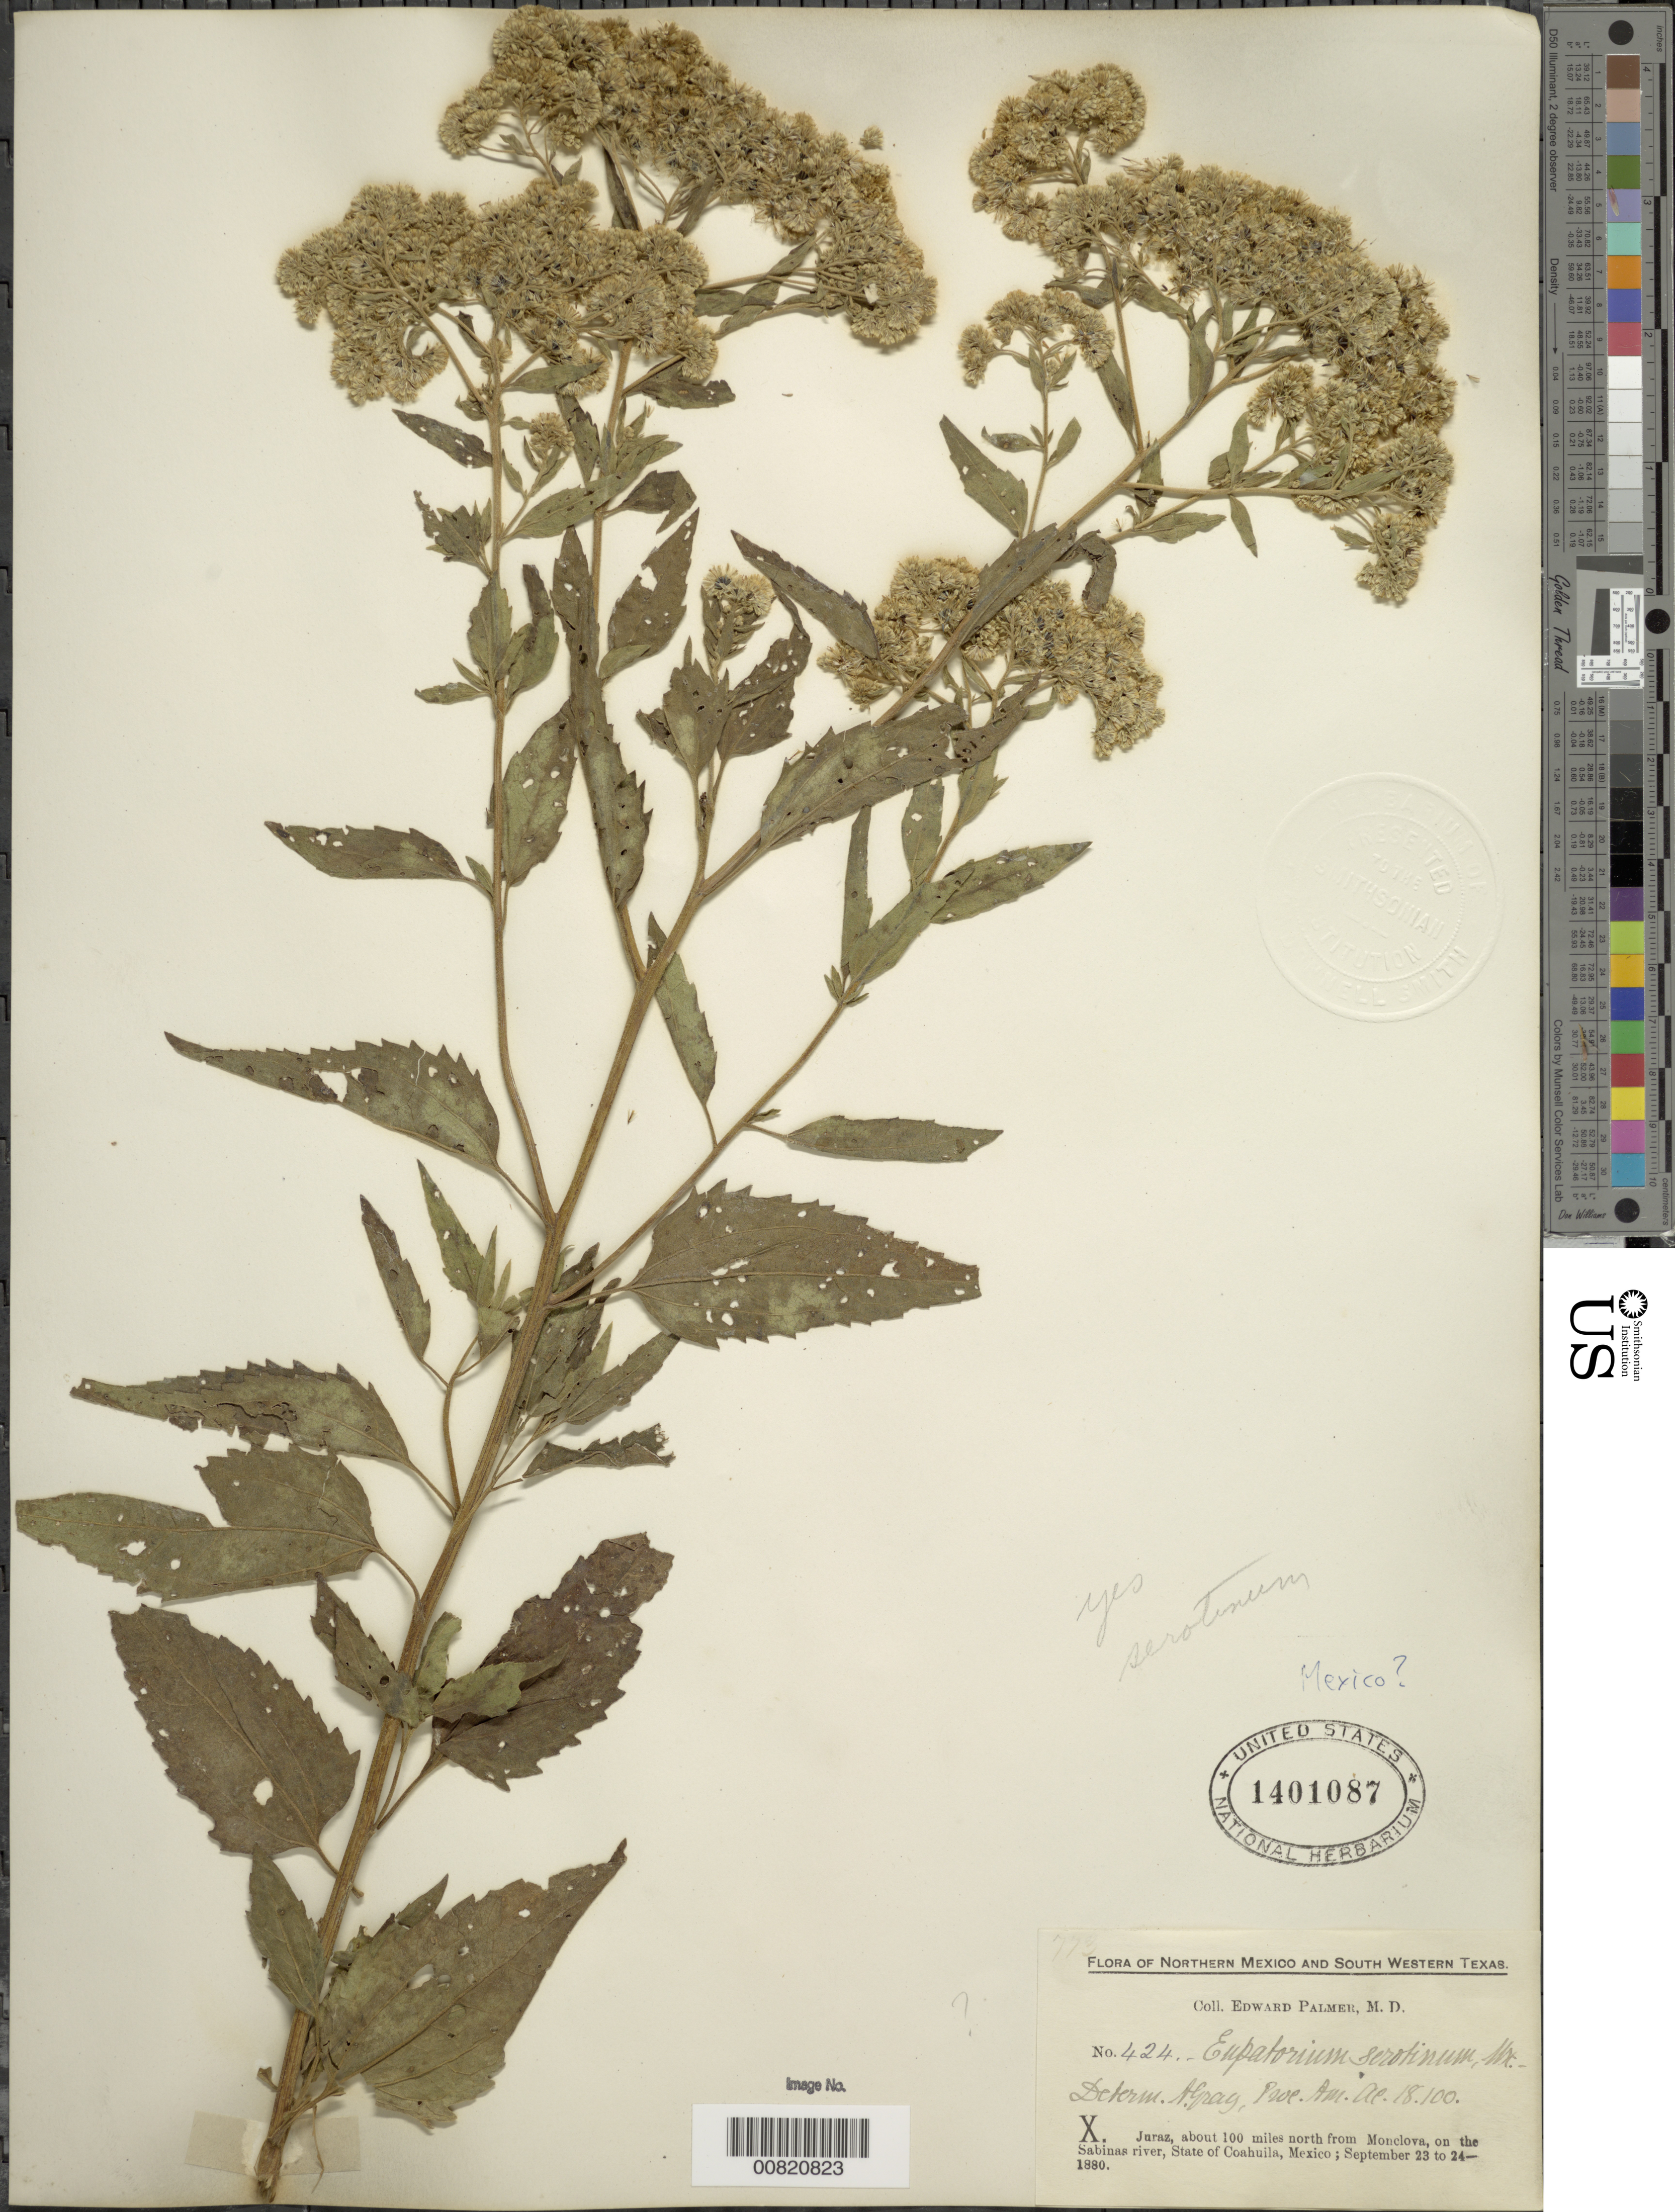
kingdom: Plantae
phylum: Tracheophyta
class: Magnoliopsida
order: Asterales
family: Asteraceae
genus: Eupatorium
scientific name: Eupatorium sp.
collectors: E. Palmer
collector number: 424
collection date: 1880-09-23/1880-09-24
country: Mexico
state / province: Coahuila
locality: Northern Mexico and South Western Texas, Juraz, about 100 miles north from Monclova, on the Sabinas river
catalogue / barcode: US 1401087